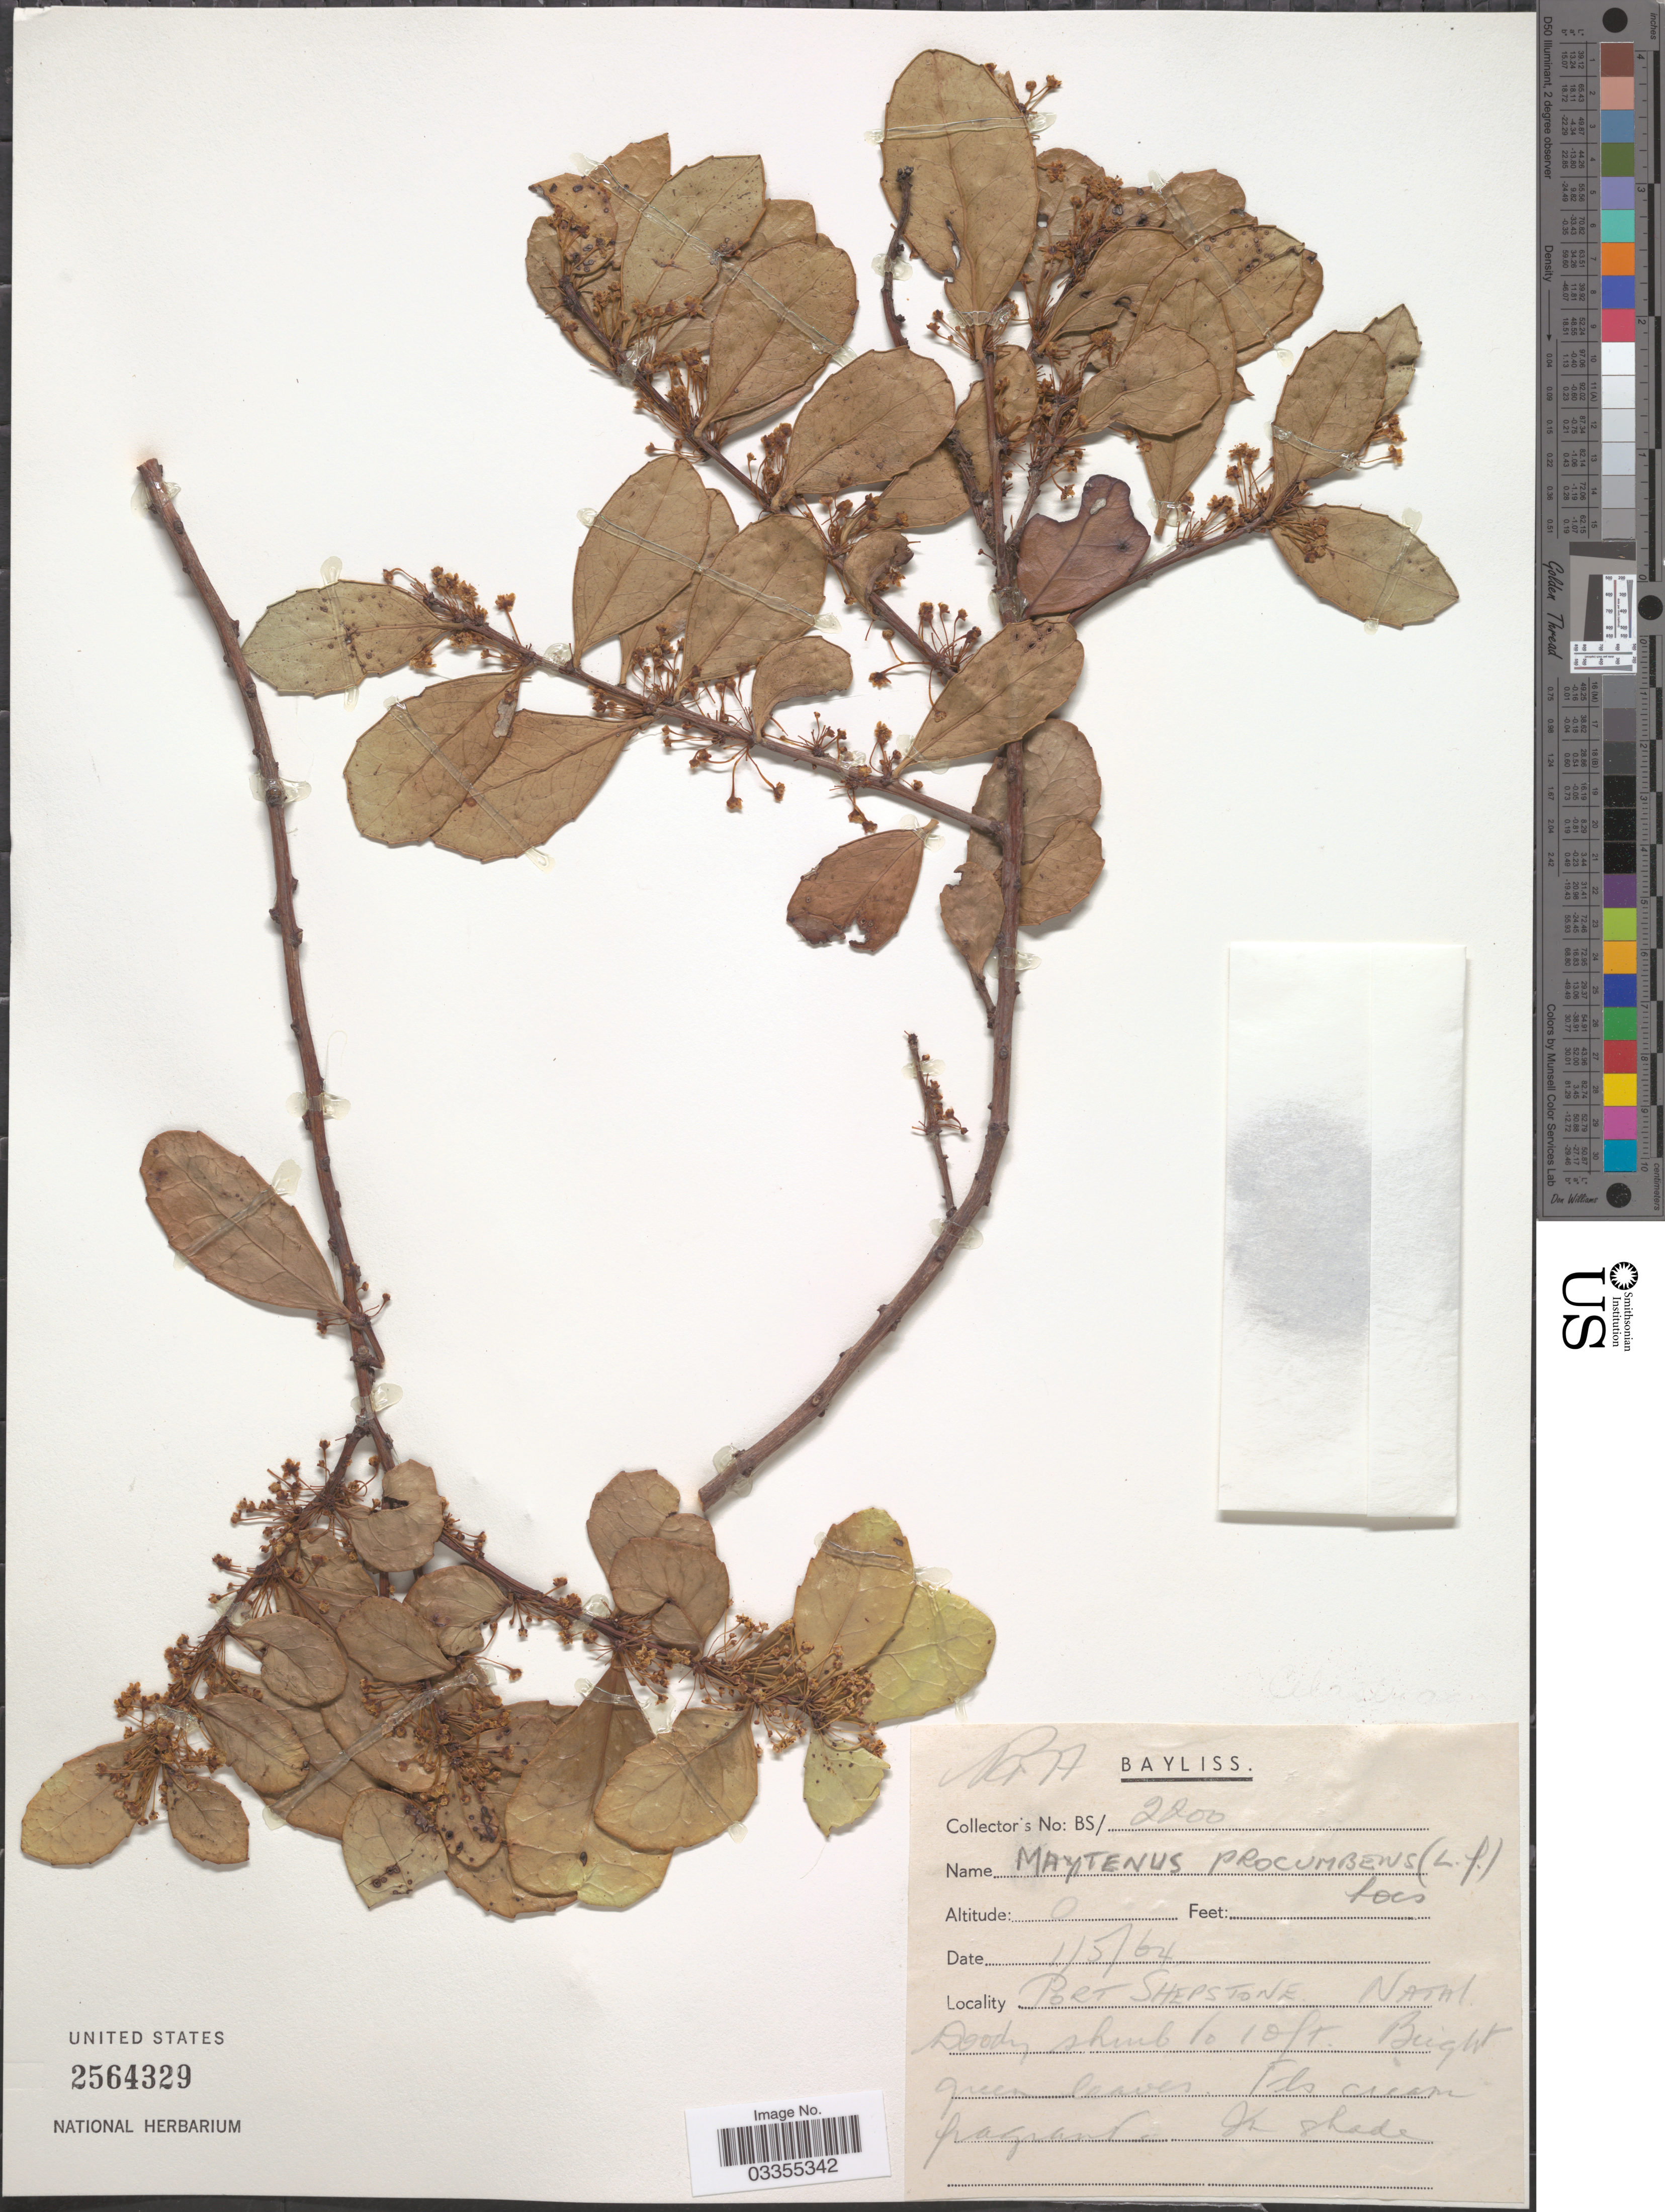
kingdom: Plantae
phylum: Tracheophyta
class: Magnoliopsida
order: Celastrales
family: Celastraceae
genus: Maytenus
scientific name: Maytenus procumbens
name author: (L. f.) Loes.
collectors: Bayliss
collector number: BS/2200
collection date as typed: Transcribed d/m/y: 1/5/64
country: South Africa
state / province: KwaZulu-Natal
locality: Port Shepstone. Natal.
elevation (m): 0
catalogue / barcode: US 2564329